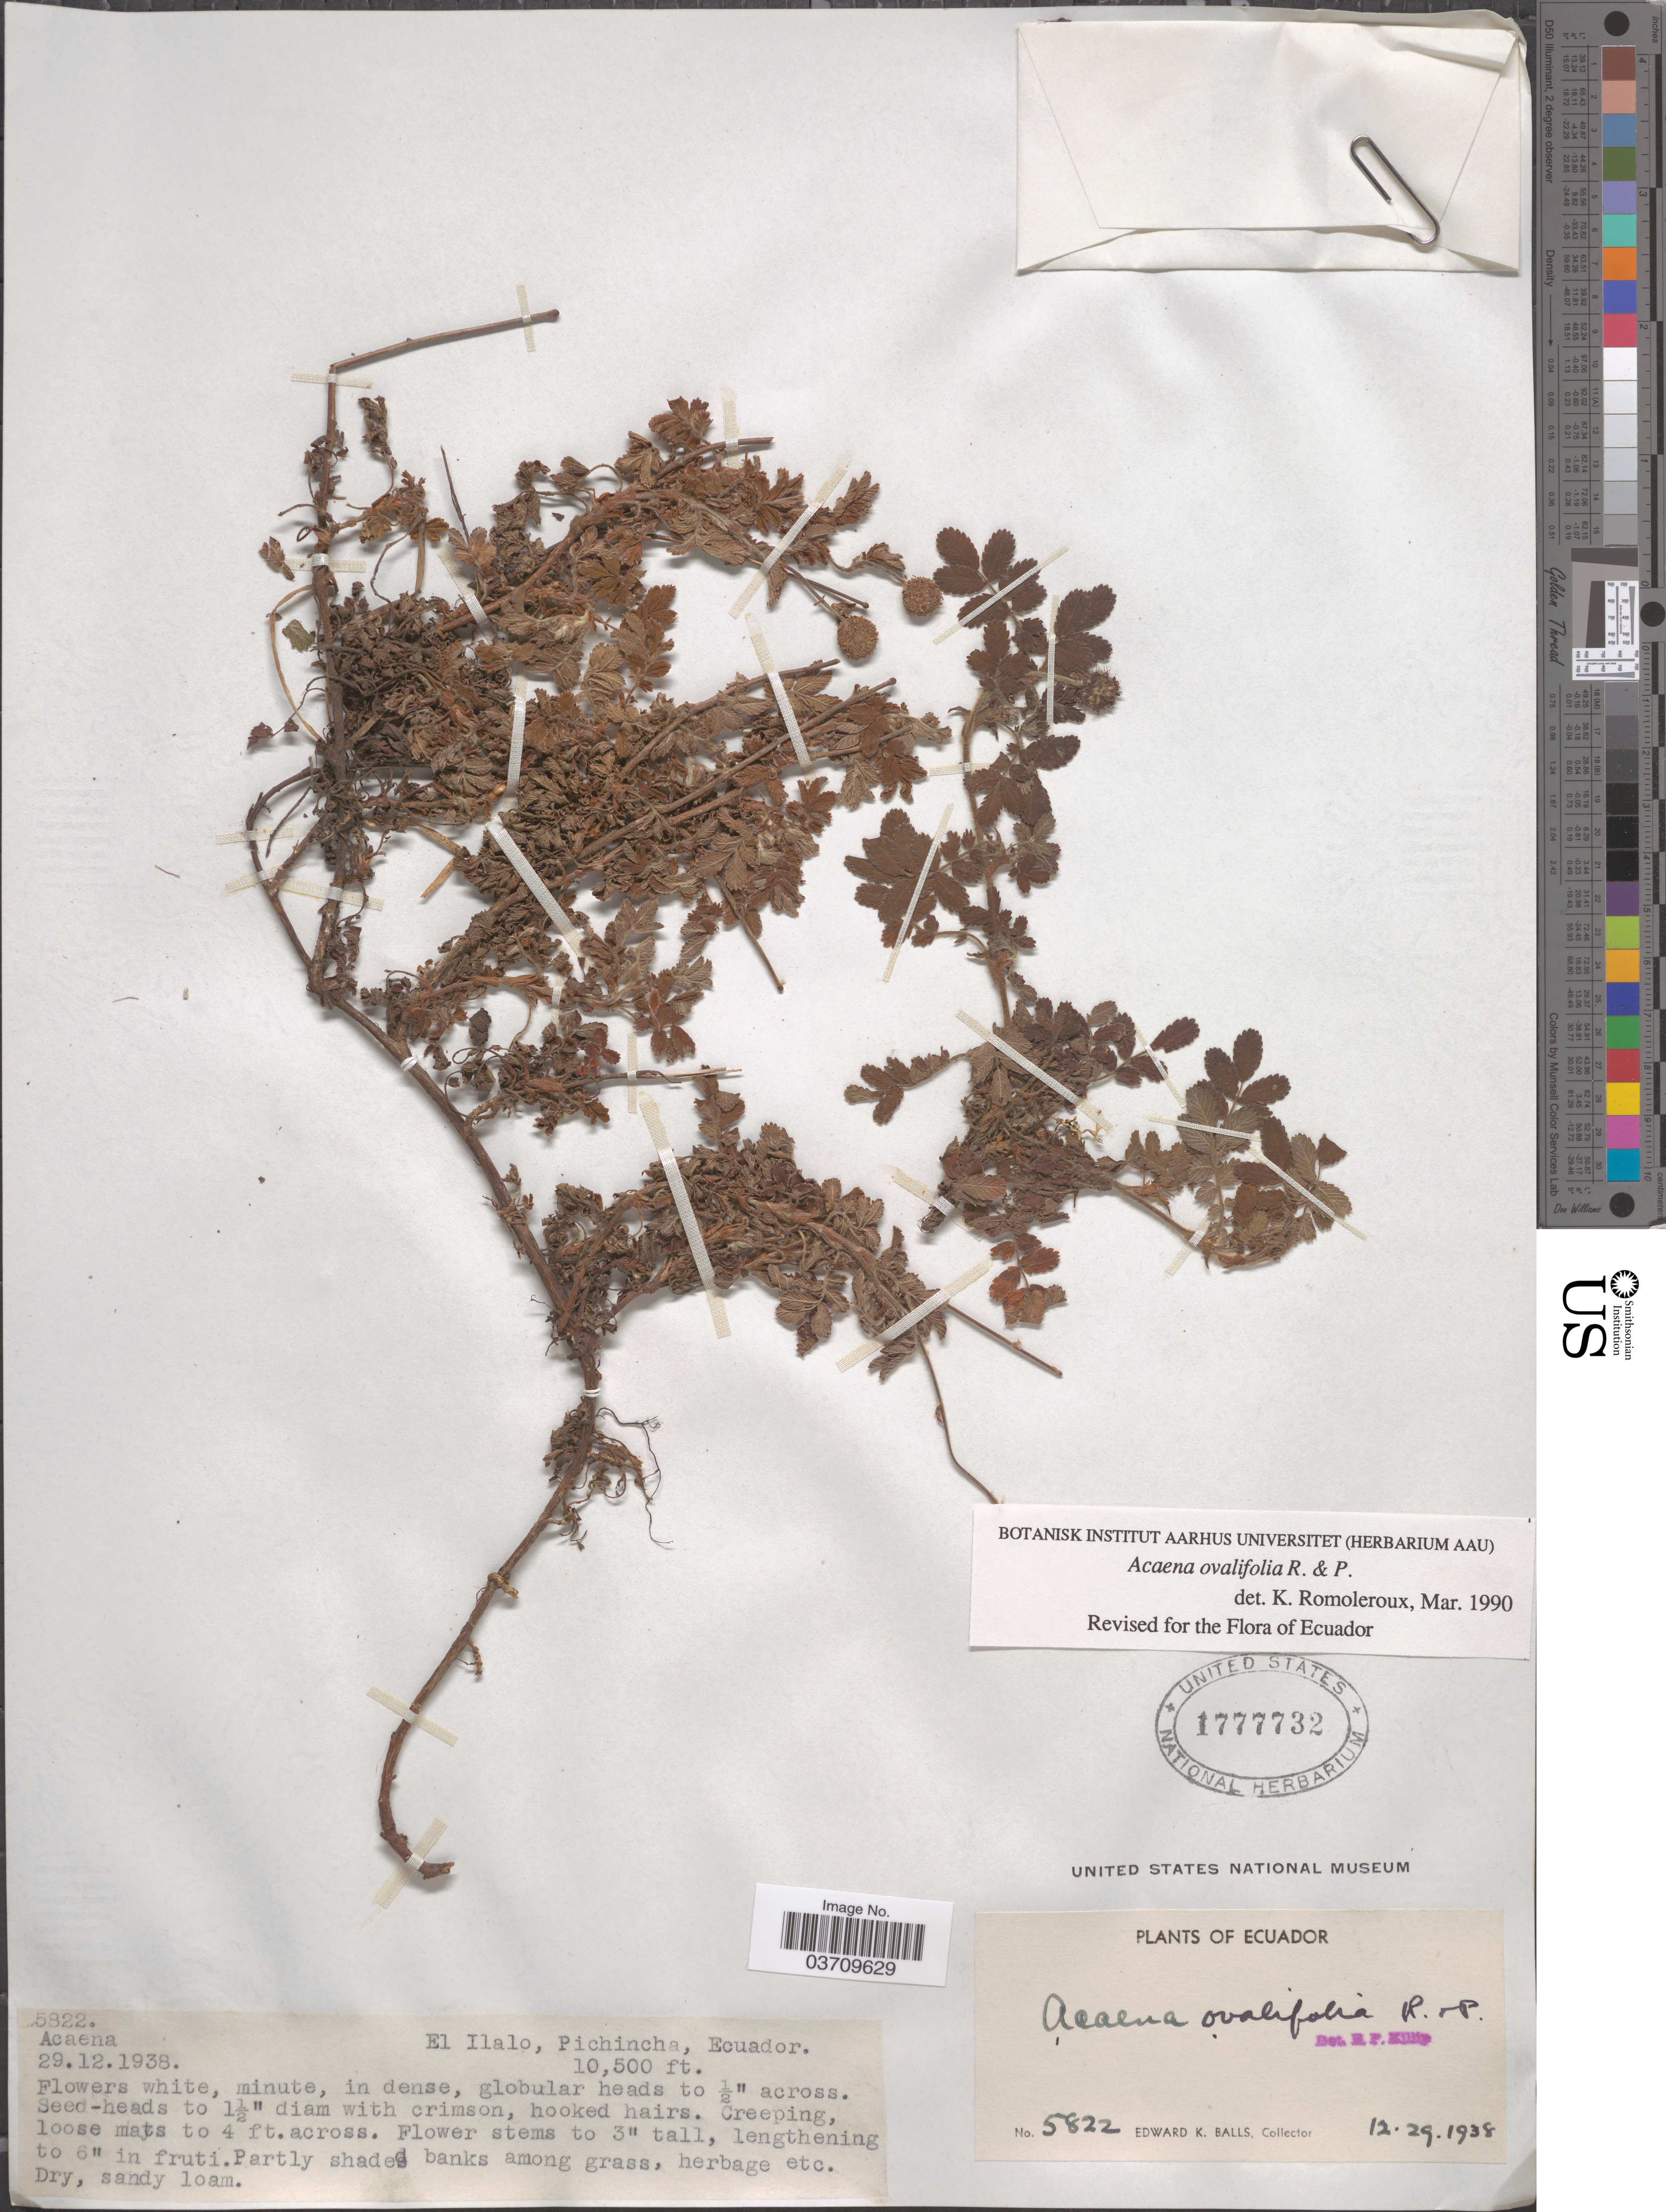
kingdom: Plantae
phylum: Tracheophyta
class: Magnoliopsida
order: Rosales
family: Rosaceae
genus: Acaena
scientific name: Acaena ovalifolia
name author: Ruiz & Pav.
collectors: E. K. Balls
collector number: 5822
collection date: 1938-12-29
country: Ecuador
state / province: Pichincha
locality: El Ilalo.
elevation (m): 3200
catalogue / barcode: US 1777732